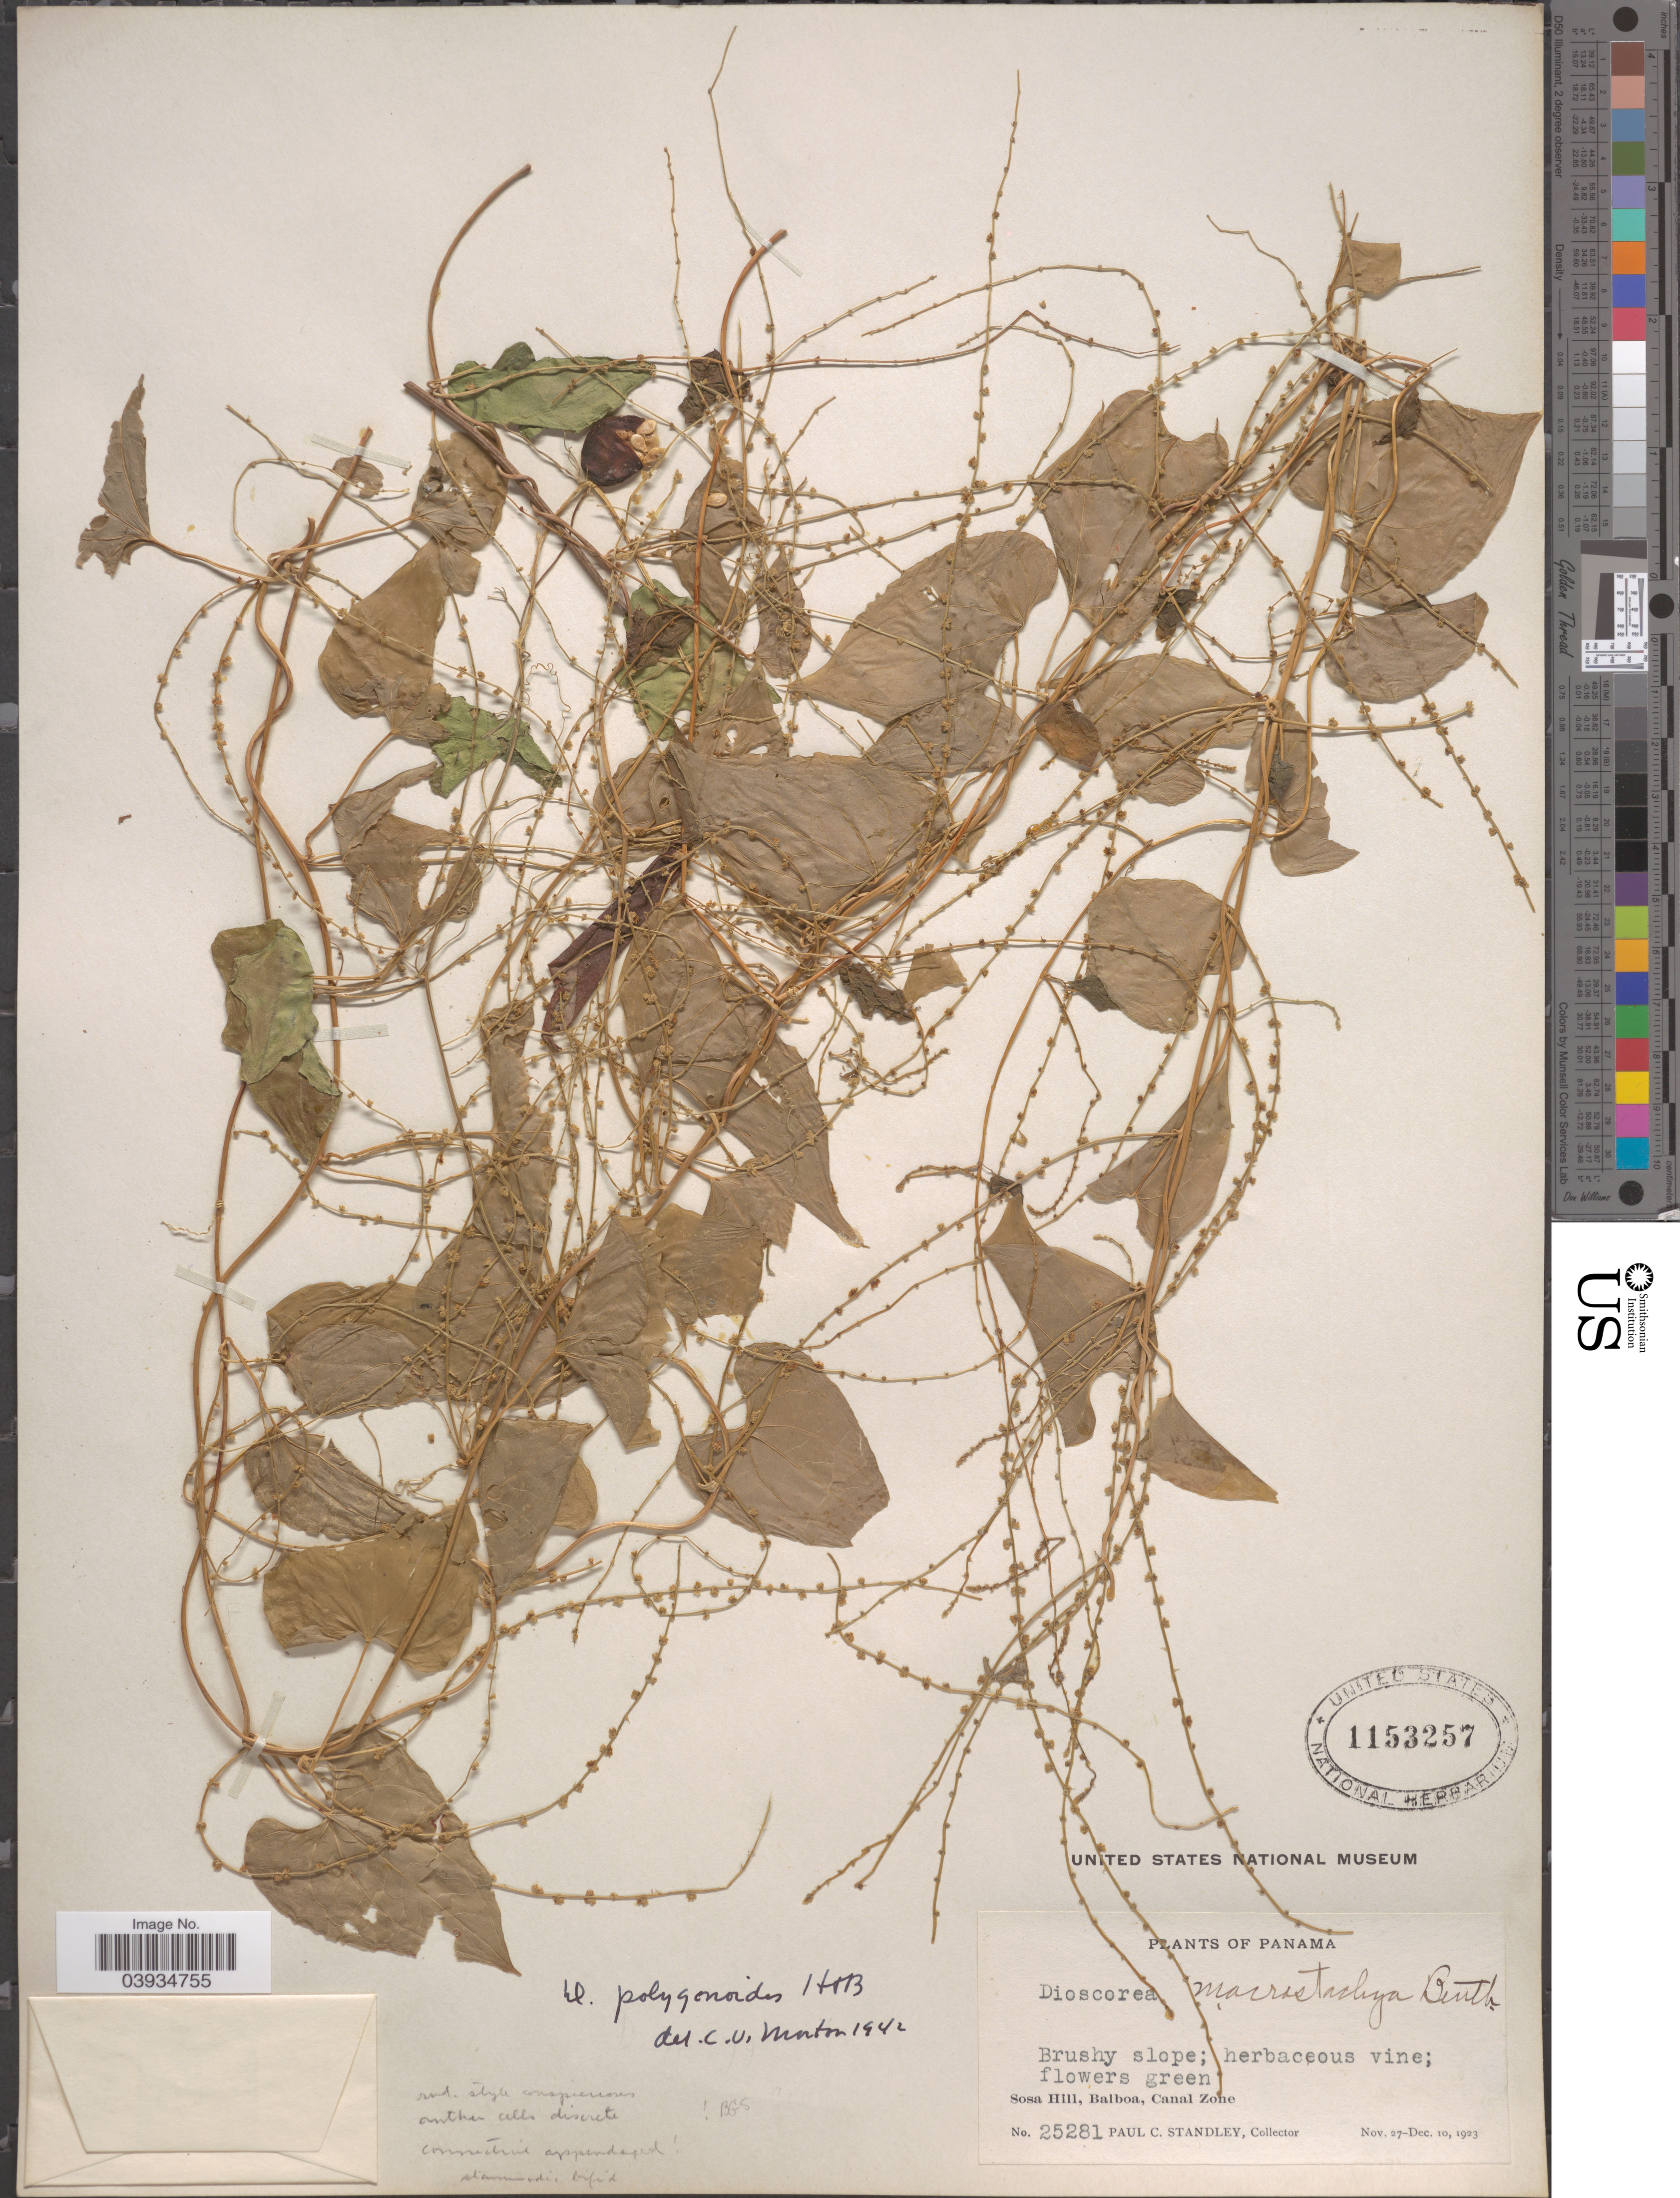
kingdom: Plantae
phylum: Tracheophyta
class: Liliopsida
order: Dioscoreales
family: Dioscoreaceae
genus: Dioscorea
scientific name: Dioscorea polygonoides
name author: Humb. & Bonpl. ex Willd.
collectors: P. C. Standley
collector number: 25281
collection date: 1923-11-27/1923-12-10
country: Panama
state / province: Colón / Panamá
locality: Sosa Hill, Balboa, Canal Zone.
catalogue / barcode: US 1153257